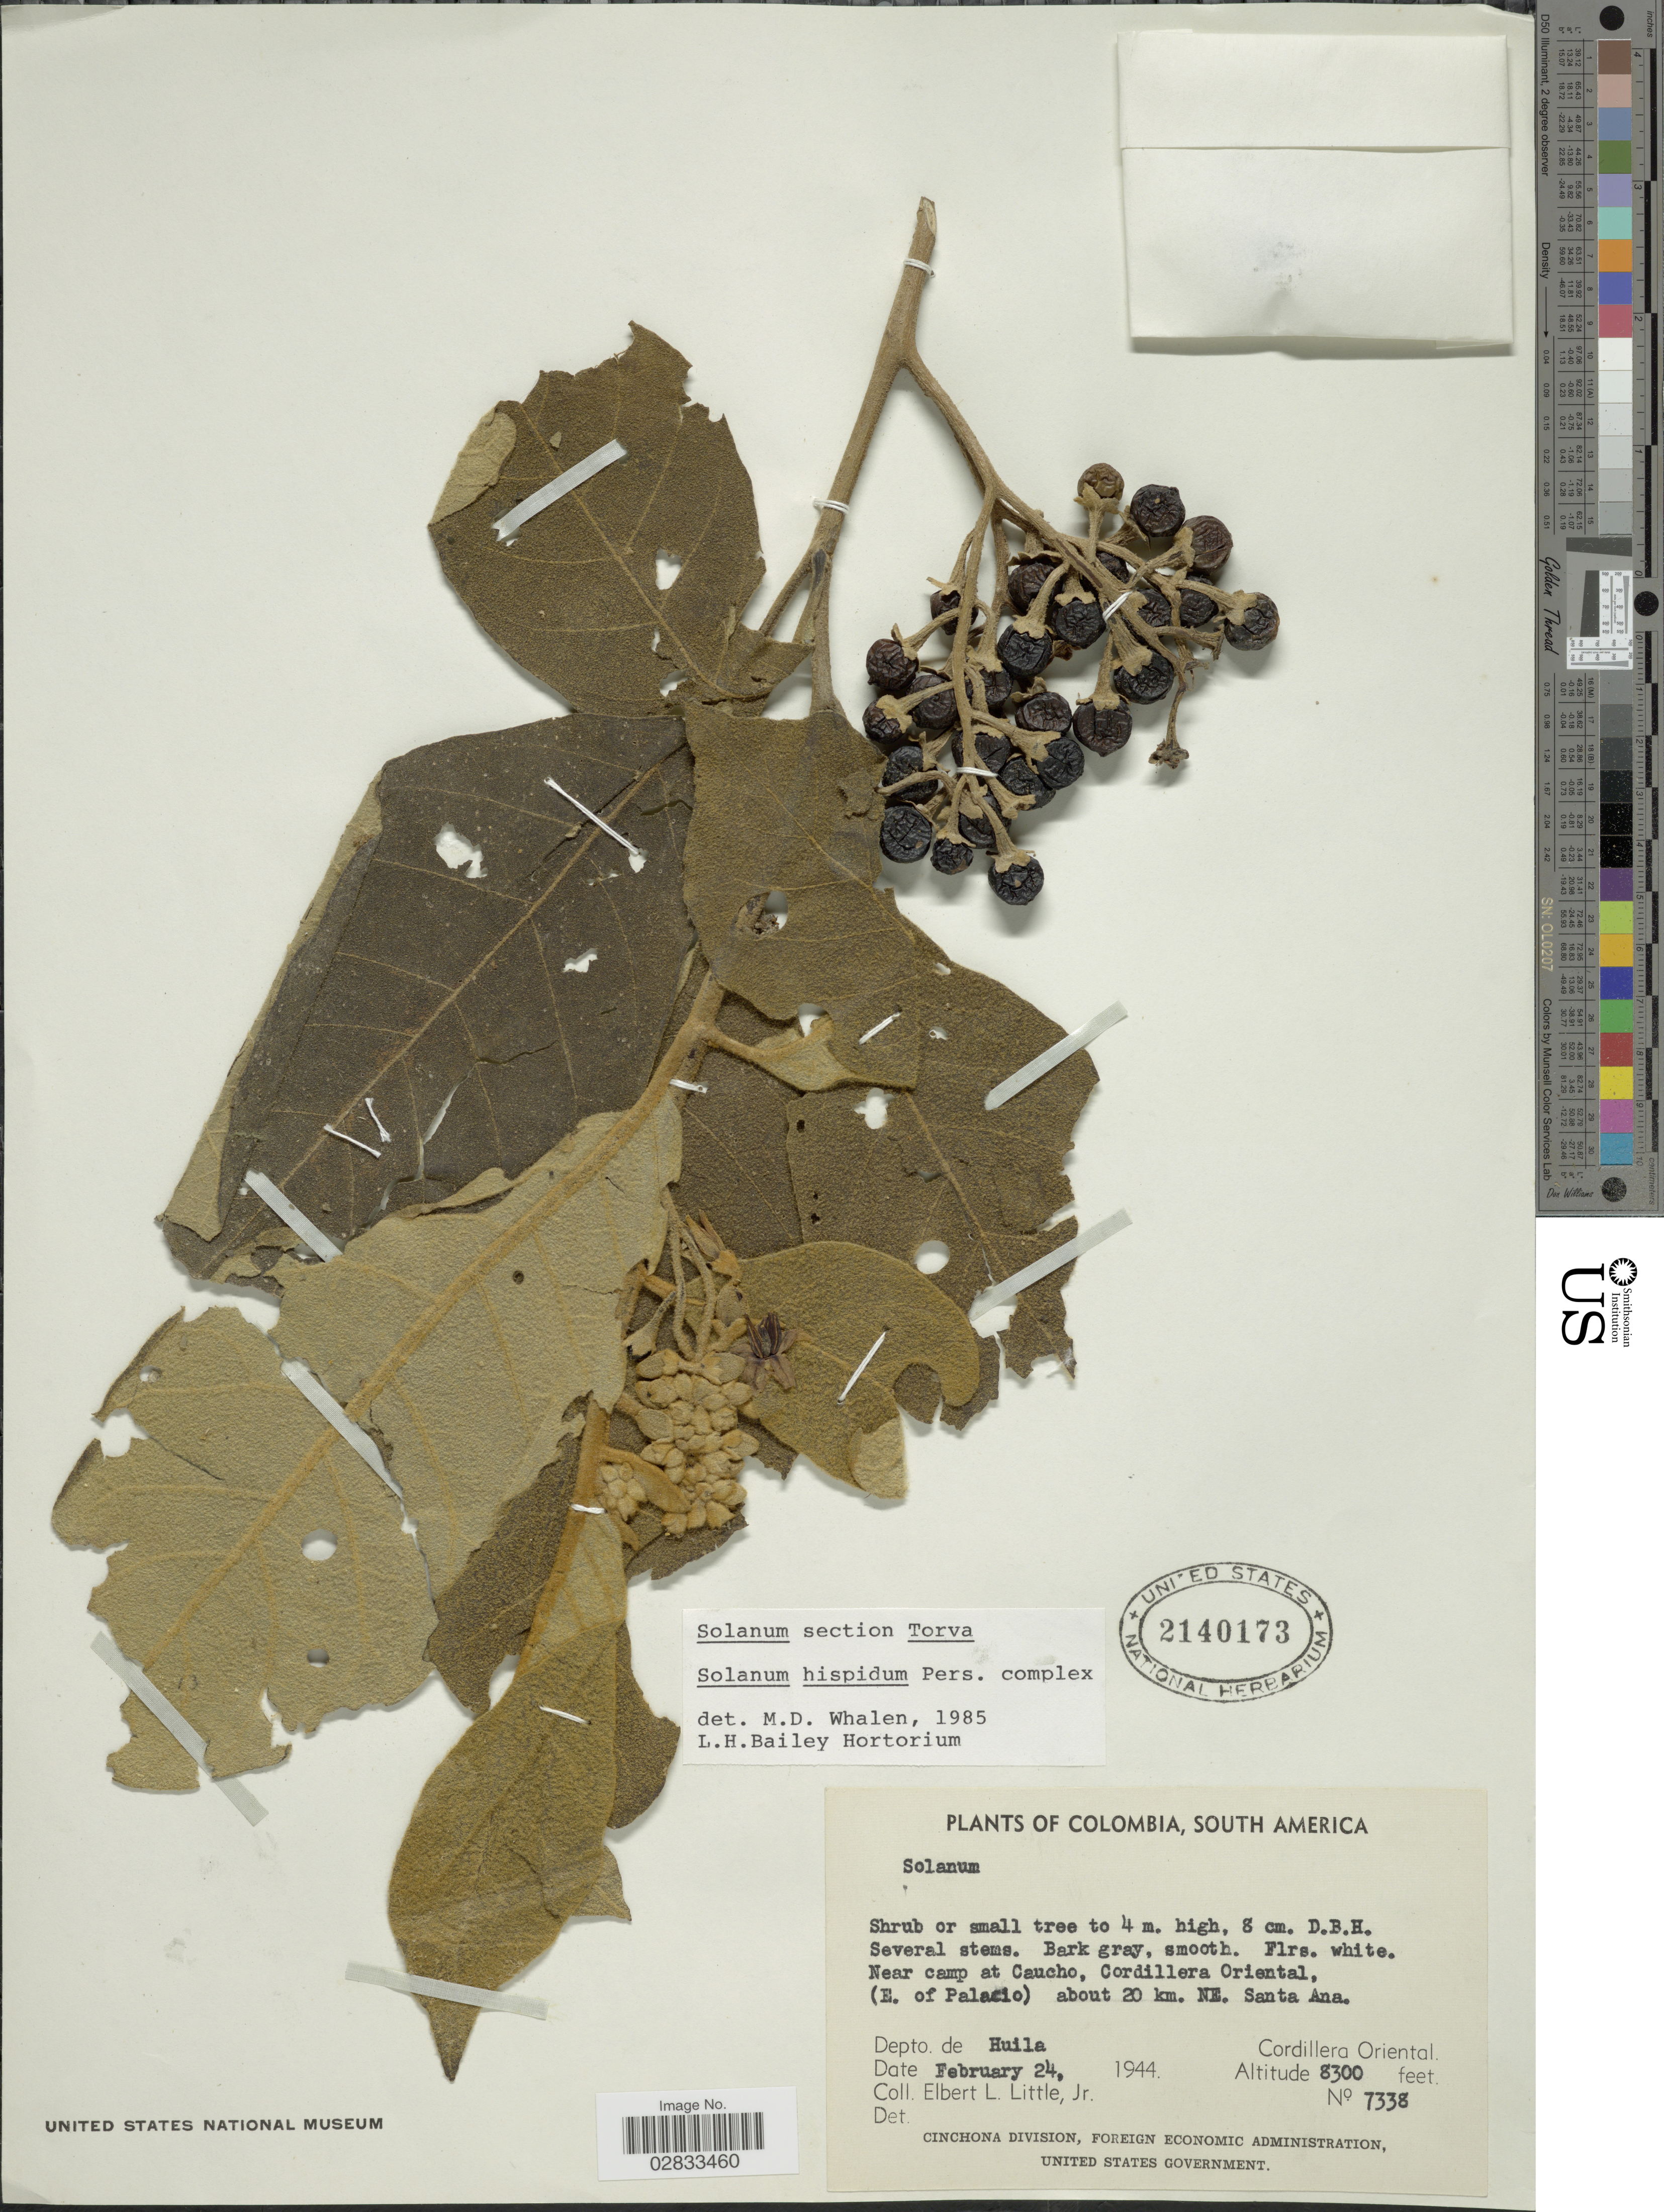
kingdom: Plantae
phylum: Tracheophyta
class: Magnoliopsida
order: Solanales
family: Solanaceae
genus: Solanum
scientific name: Solanum hispidum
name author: Pers.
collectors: E. L. Little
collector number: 7338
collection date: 1944-02-24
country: Colombia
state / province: Huila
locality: Near camp at Caucho, Cordillera Oriental, (E. of Palacio) about 20 km. NE. Santa Ana. Depto. de Huila. Cordillera Oriental.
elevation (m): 2530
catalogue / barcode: US 2140173